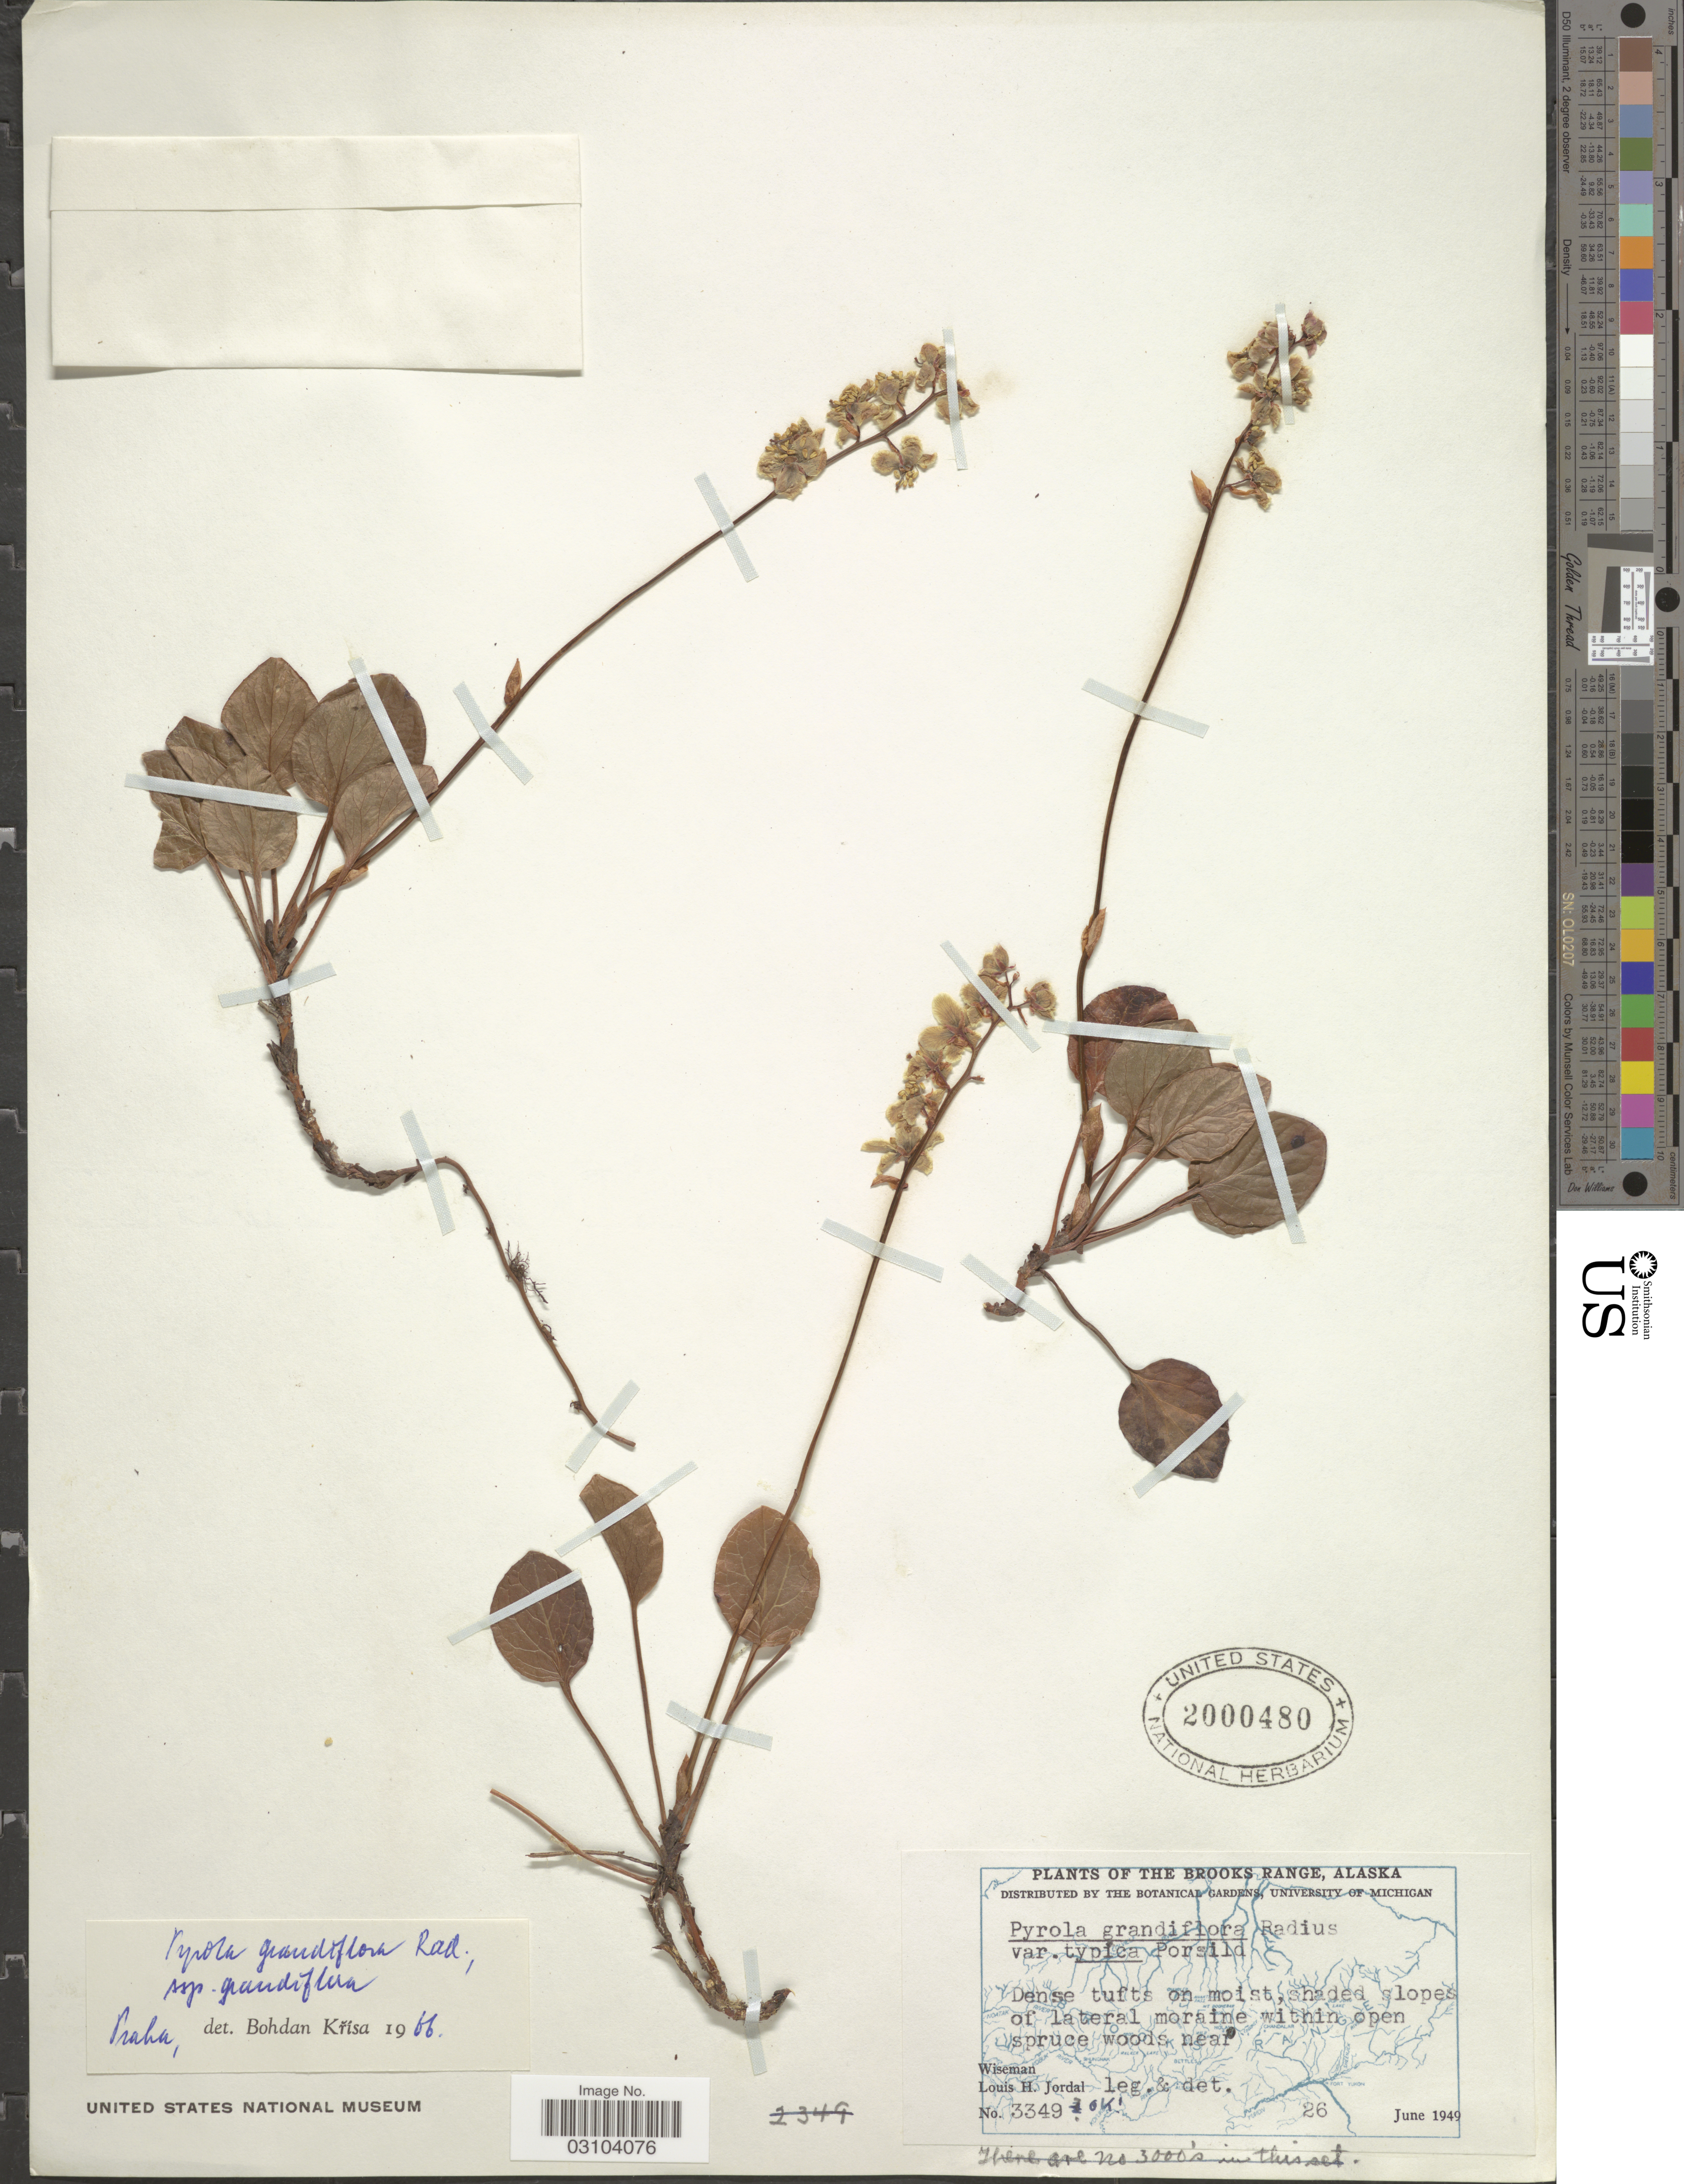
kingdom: Plantae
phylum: Tracheophyta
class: Magnoliopsida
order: Ericales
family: Ericaceae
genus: Pyrola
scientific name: Pyrola grandiflora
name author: Radius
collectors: L. Jordal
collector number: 3349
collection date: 1949-06-26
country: United States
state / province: Alaska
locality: Brooks Range. Near Wiseman.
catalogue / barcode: US 2000480